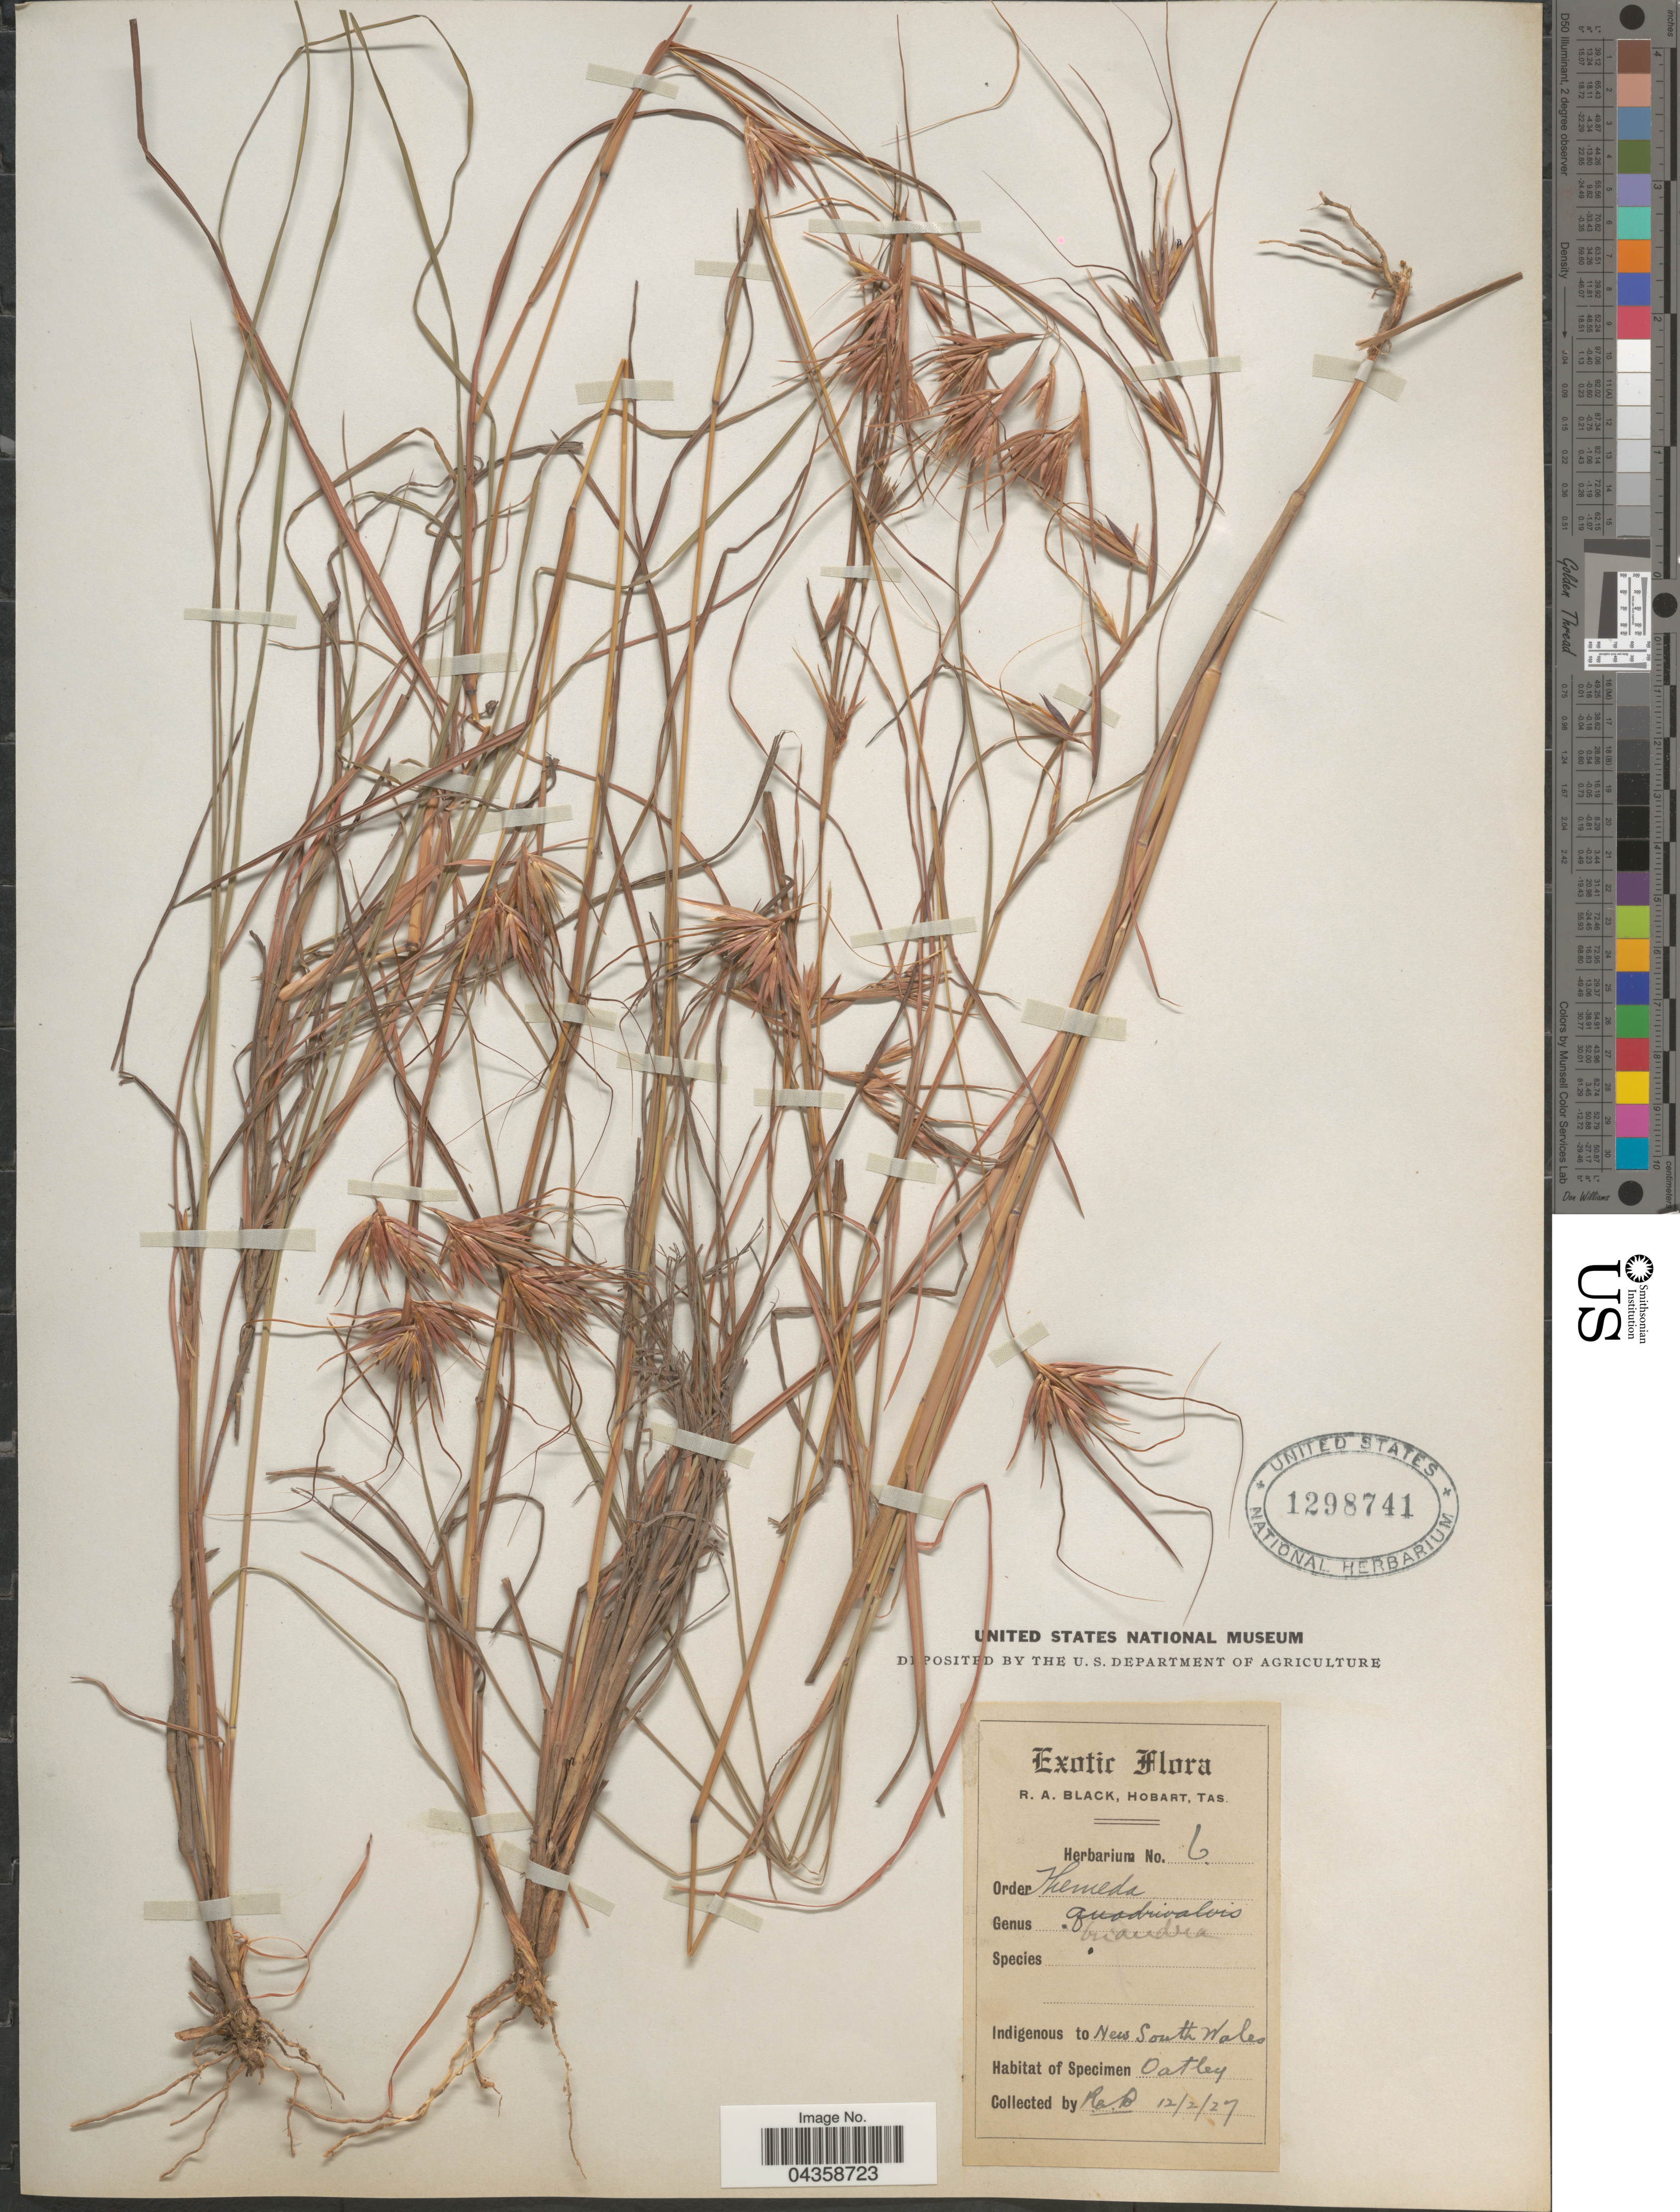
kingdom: Plantae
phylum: Tracheophyta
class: Liliopsida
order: Poales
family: Poaceae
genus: Themeda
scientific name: Themeda triandra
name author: Forssk.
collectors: R. A. Black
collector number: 6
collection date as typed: Transcribed d/m/y: 12/2/27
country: Australia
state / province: New South Wales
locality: Oatley.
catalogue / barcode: US 1298741